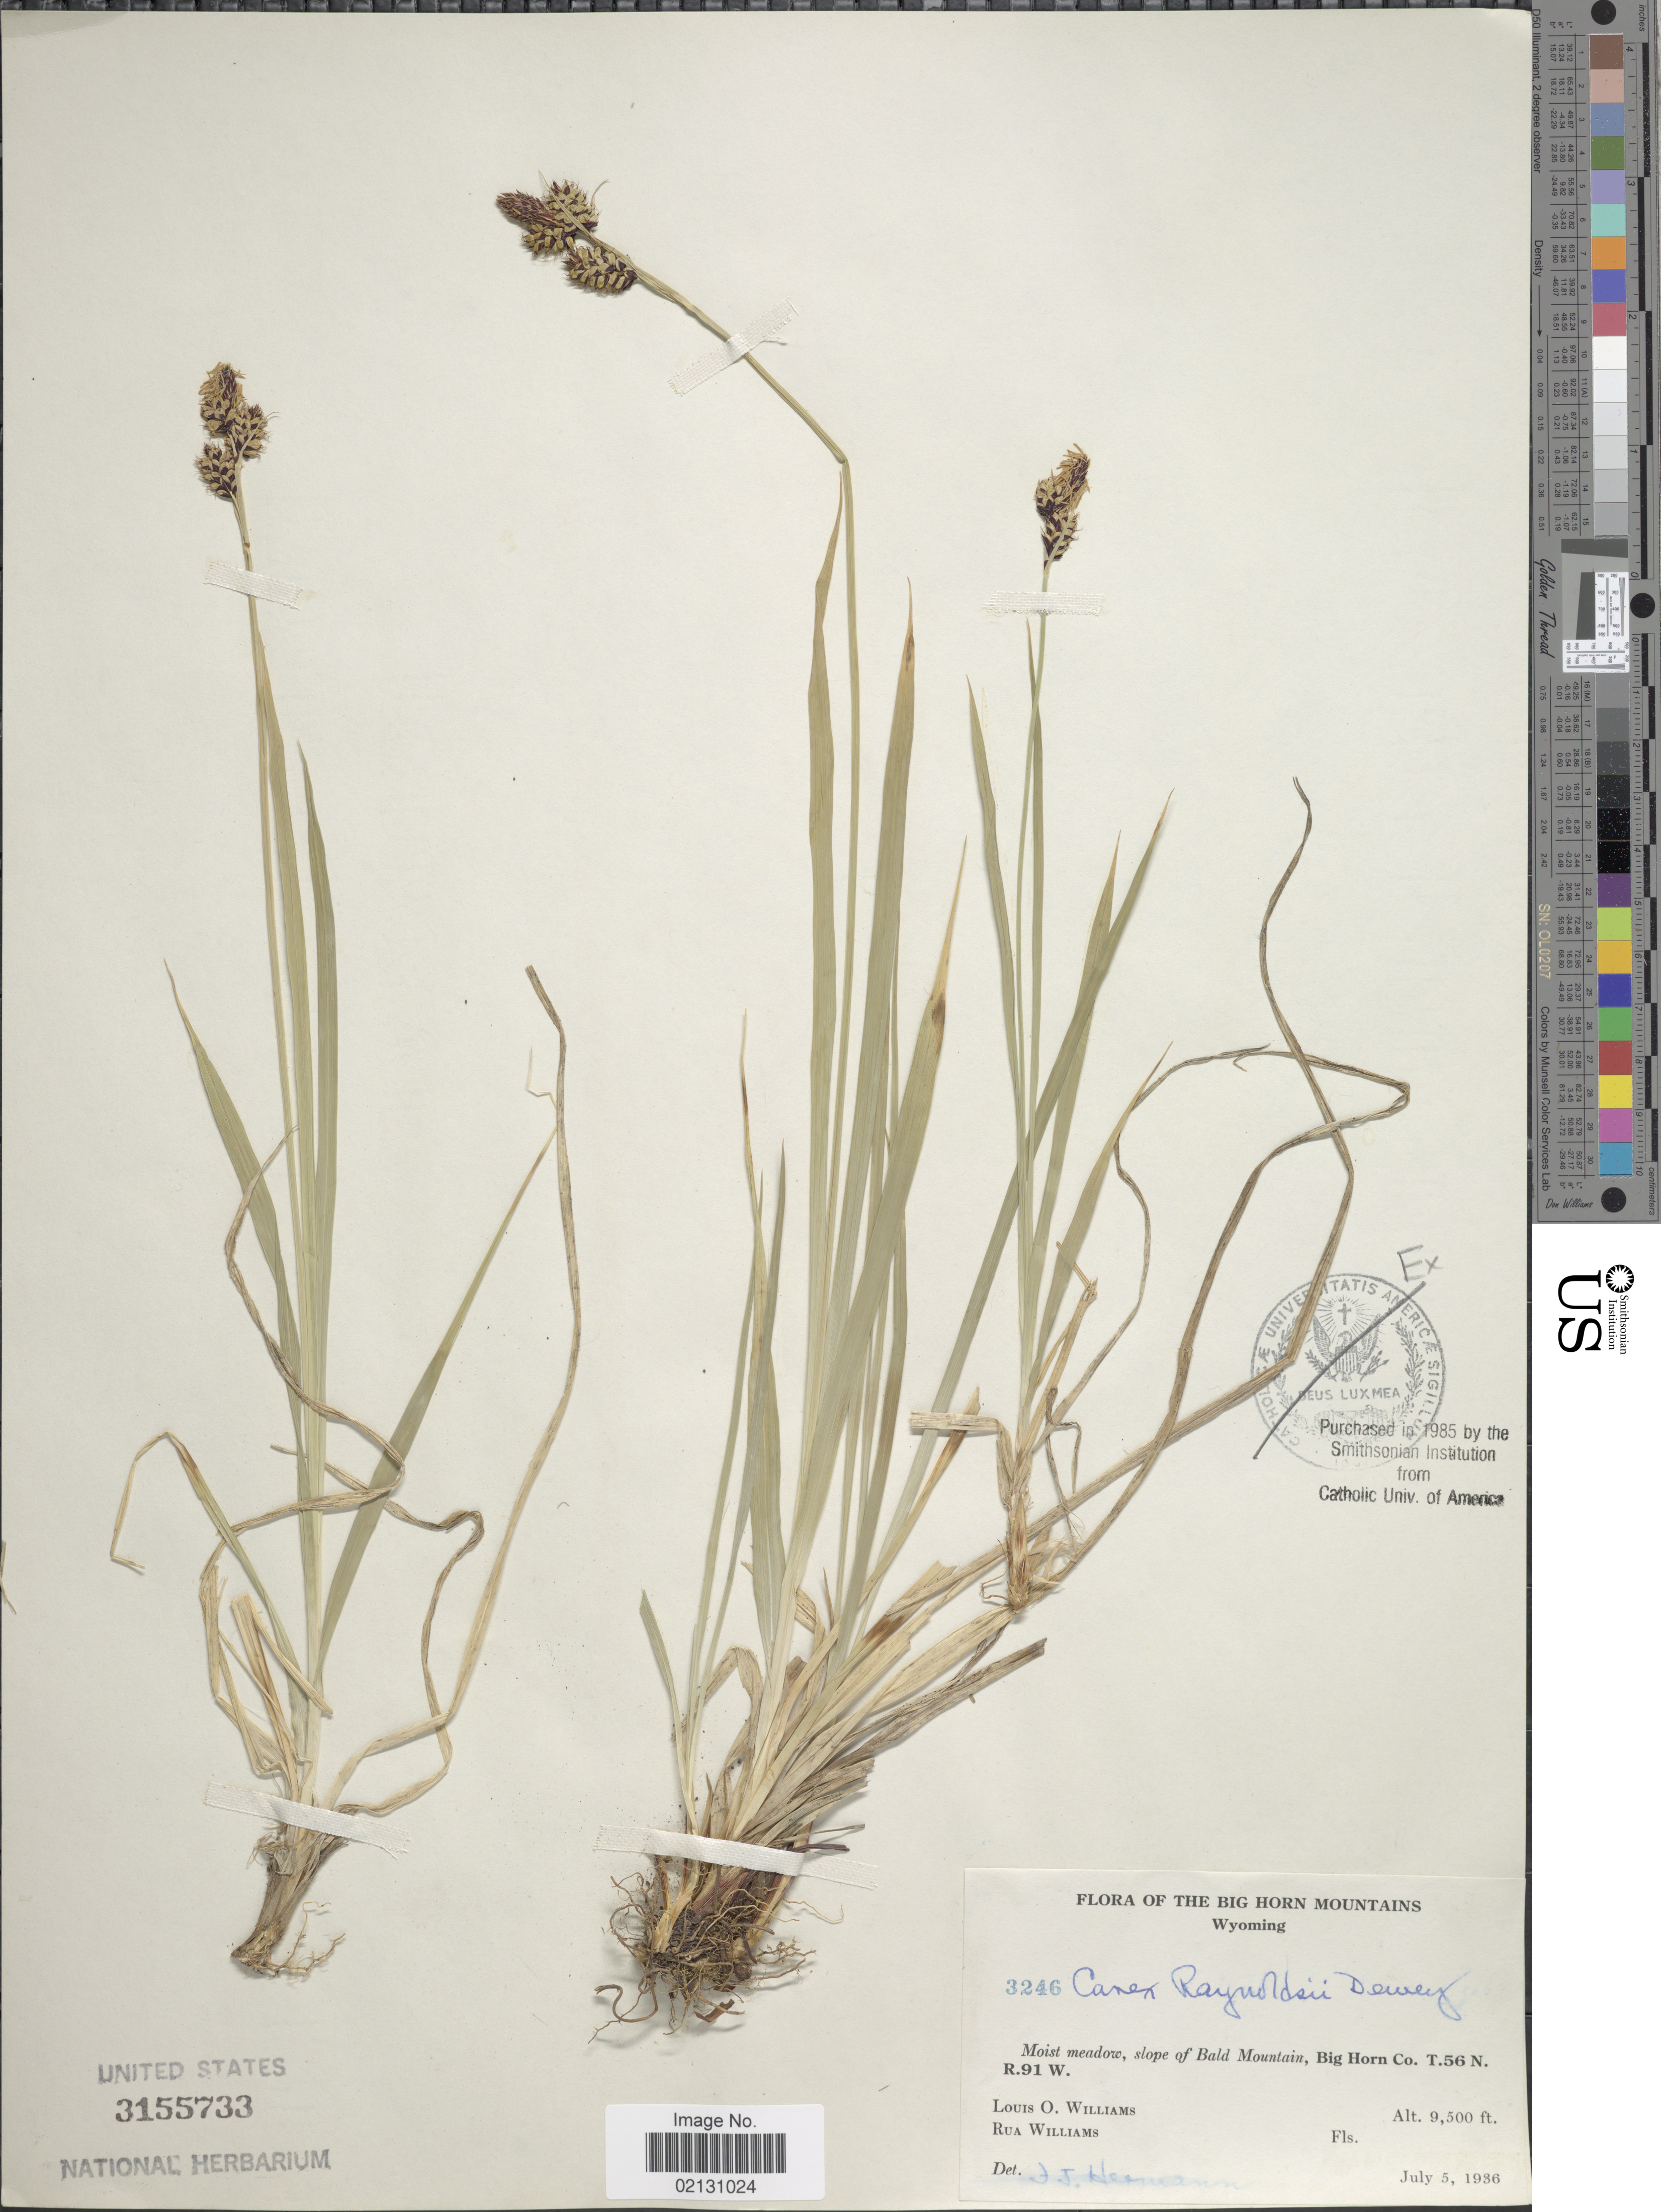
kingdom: Plantae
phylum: Tracheophyta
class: Liliopsida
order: Poales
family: Cyperaceae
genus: Carex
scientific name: Carex raynoldsii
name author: Dewey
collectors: L. O. Williams & R. P. Williams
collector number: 3246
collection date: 1936-07-05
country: United States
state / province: Wyoming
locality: The Big Horn Mountains, Moist meadow, slope of Bald Mountain, Big Horn Co., T.56 N. R. 91 W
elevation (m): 2896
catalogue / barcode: US 3155733